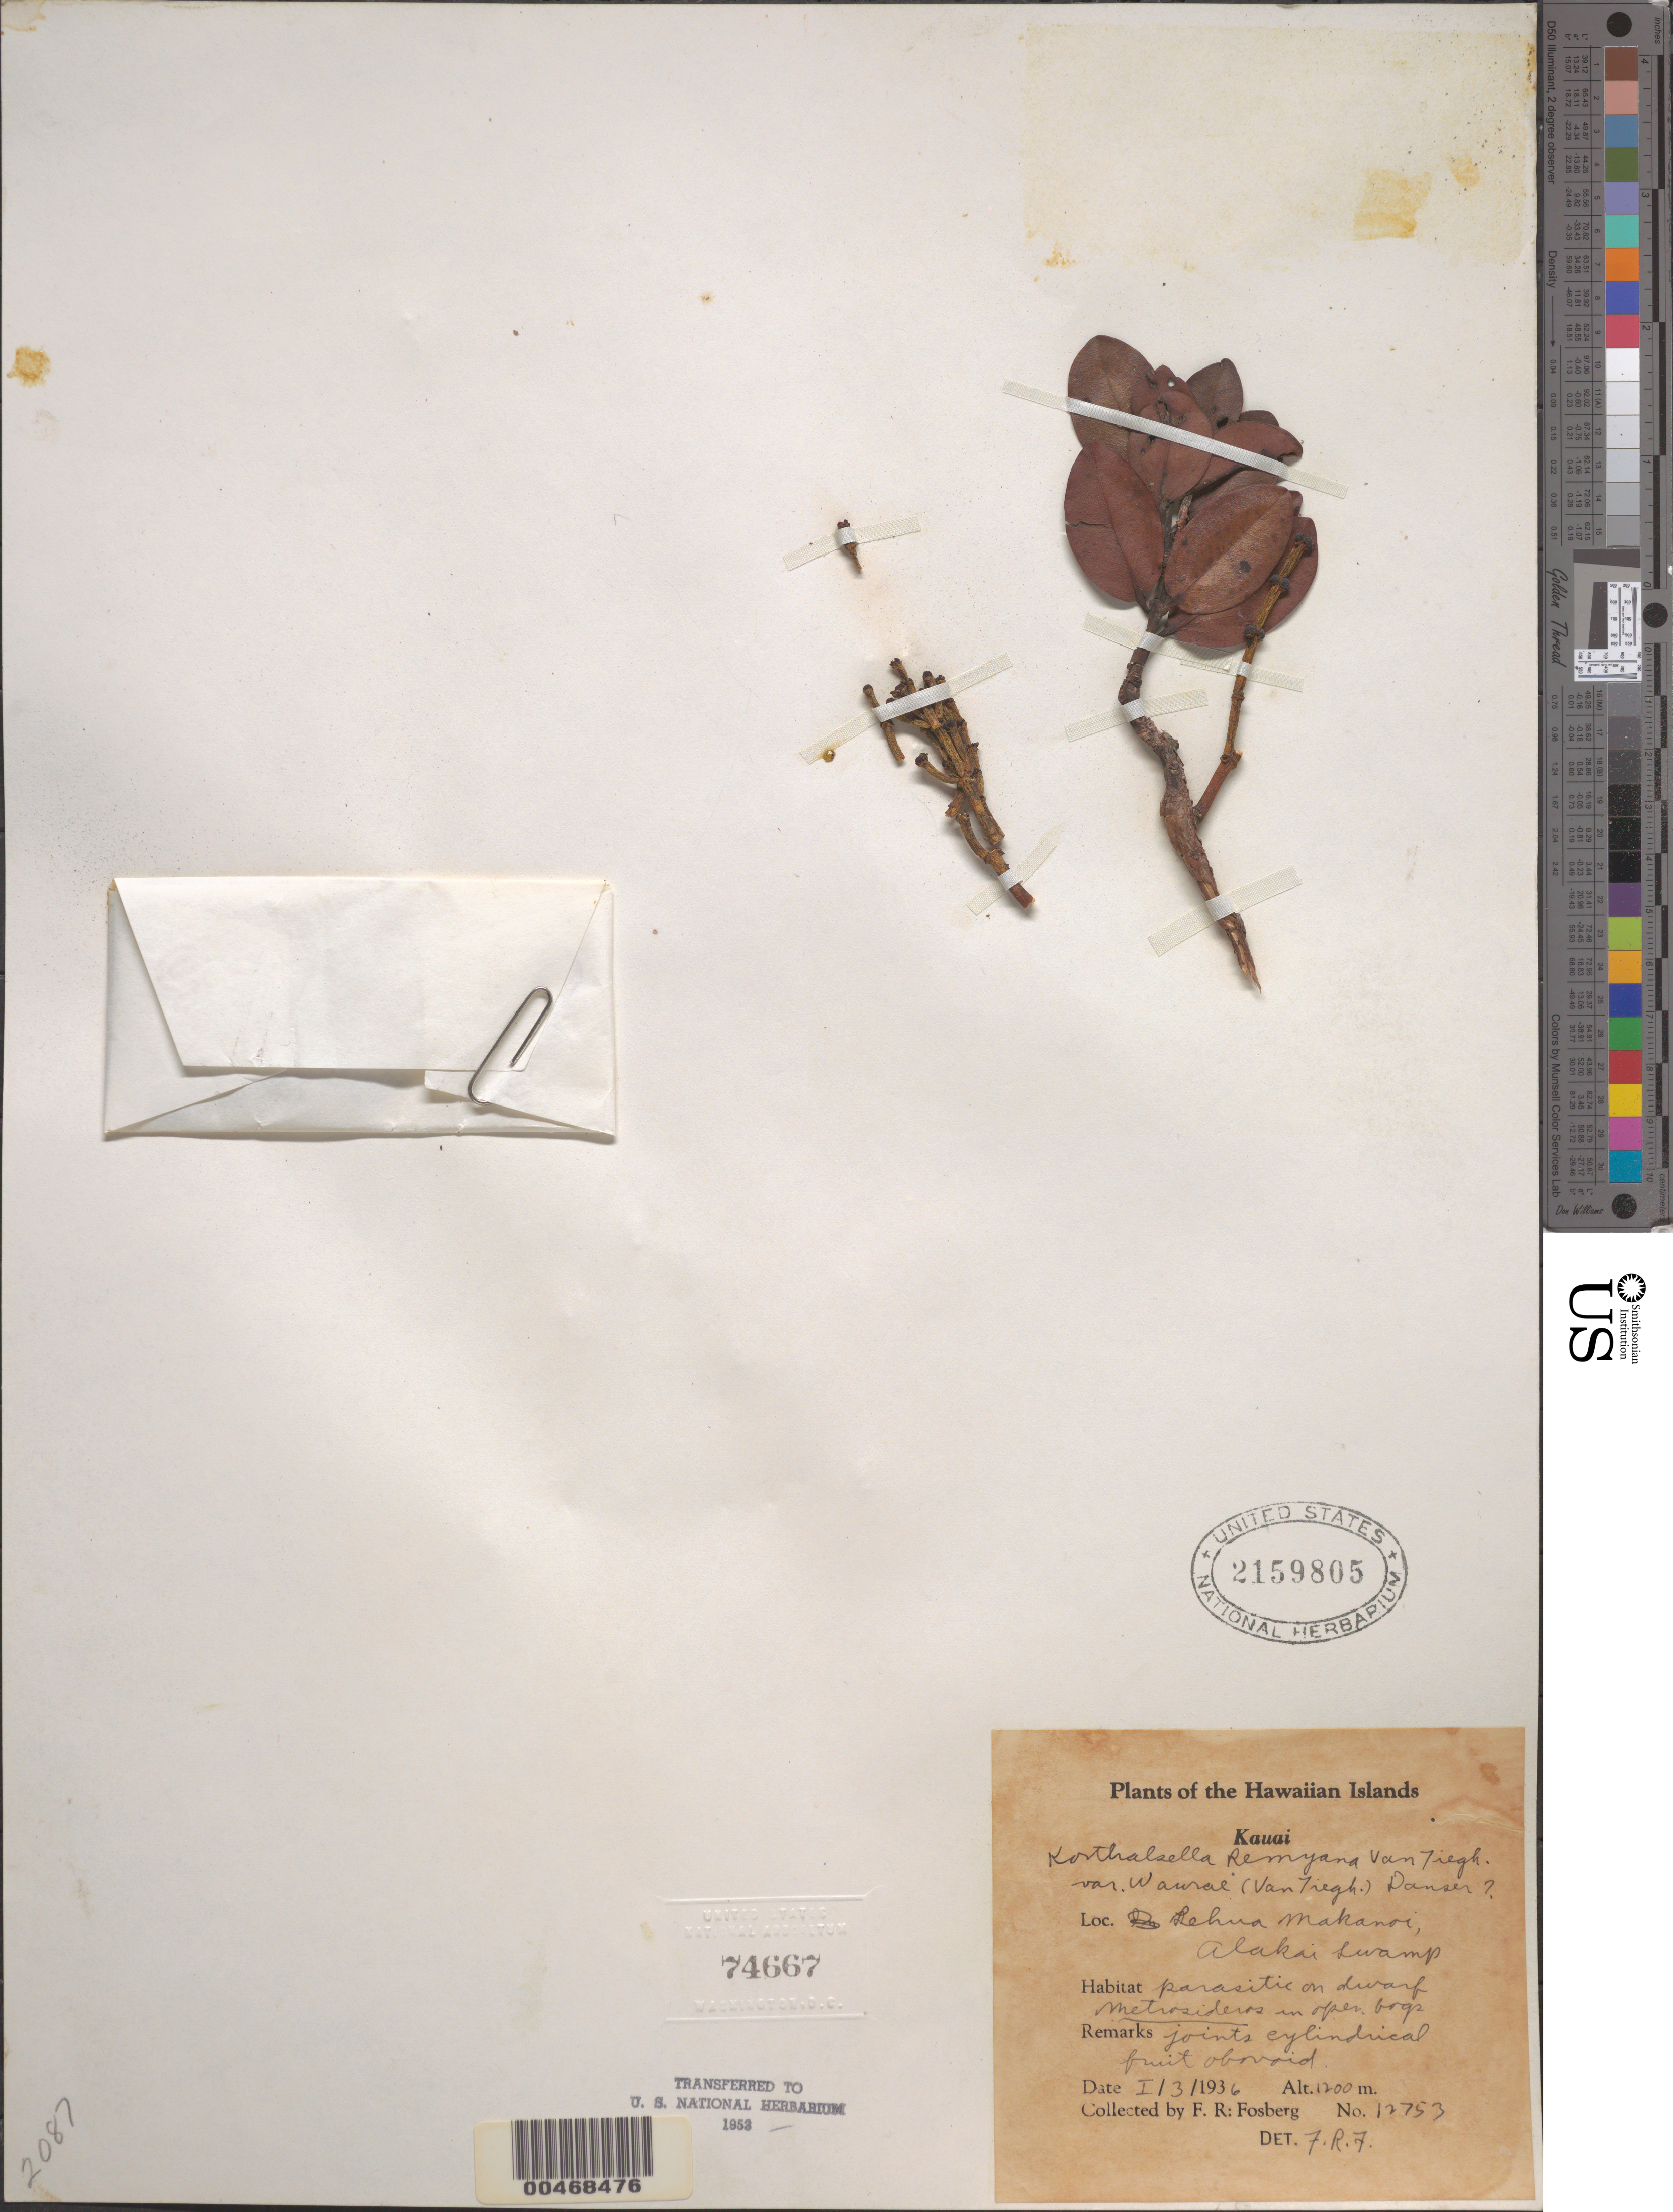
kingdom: Plantae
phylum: Tracheophyta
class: Magnoliopsida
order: Santalales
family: Viscaceae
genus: Korthalsella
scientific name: Korthalsella remyana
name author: Tiegh.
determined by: Fosberg, F. R.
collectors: F. R. Fosberg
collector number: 12753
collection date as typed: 3 Jan 1936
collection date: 1936-01-03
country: United States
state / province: Hawaii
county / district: Kauai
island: Kaua'i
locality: Lehua Makanoi, Alakai Swamp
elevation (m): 1200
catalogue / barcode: US 2159805